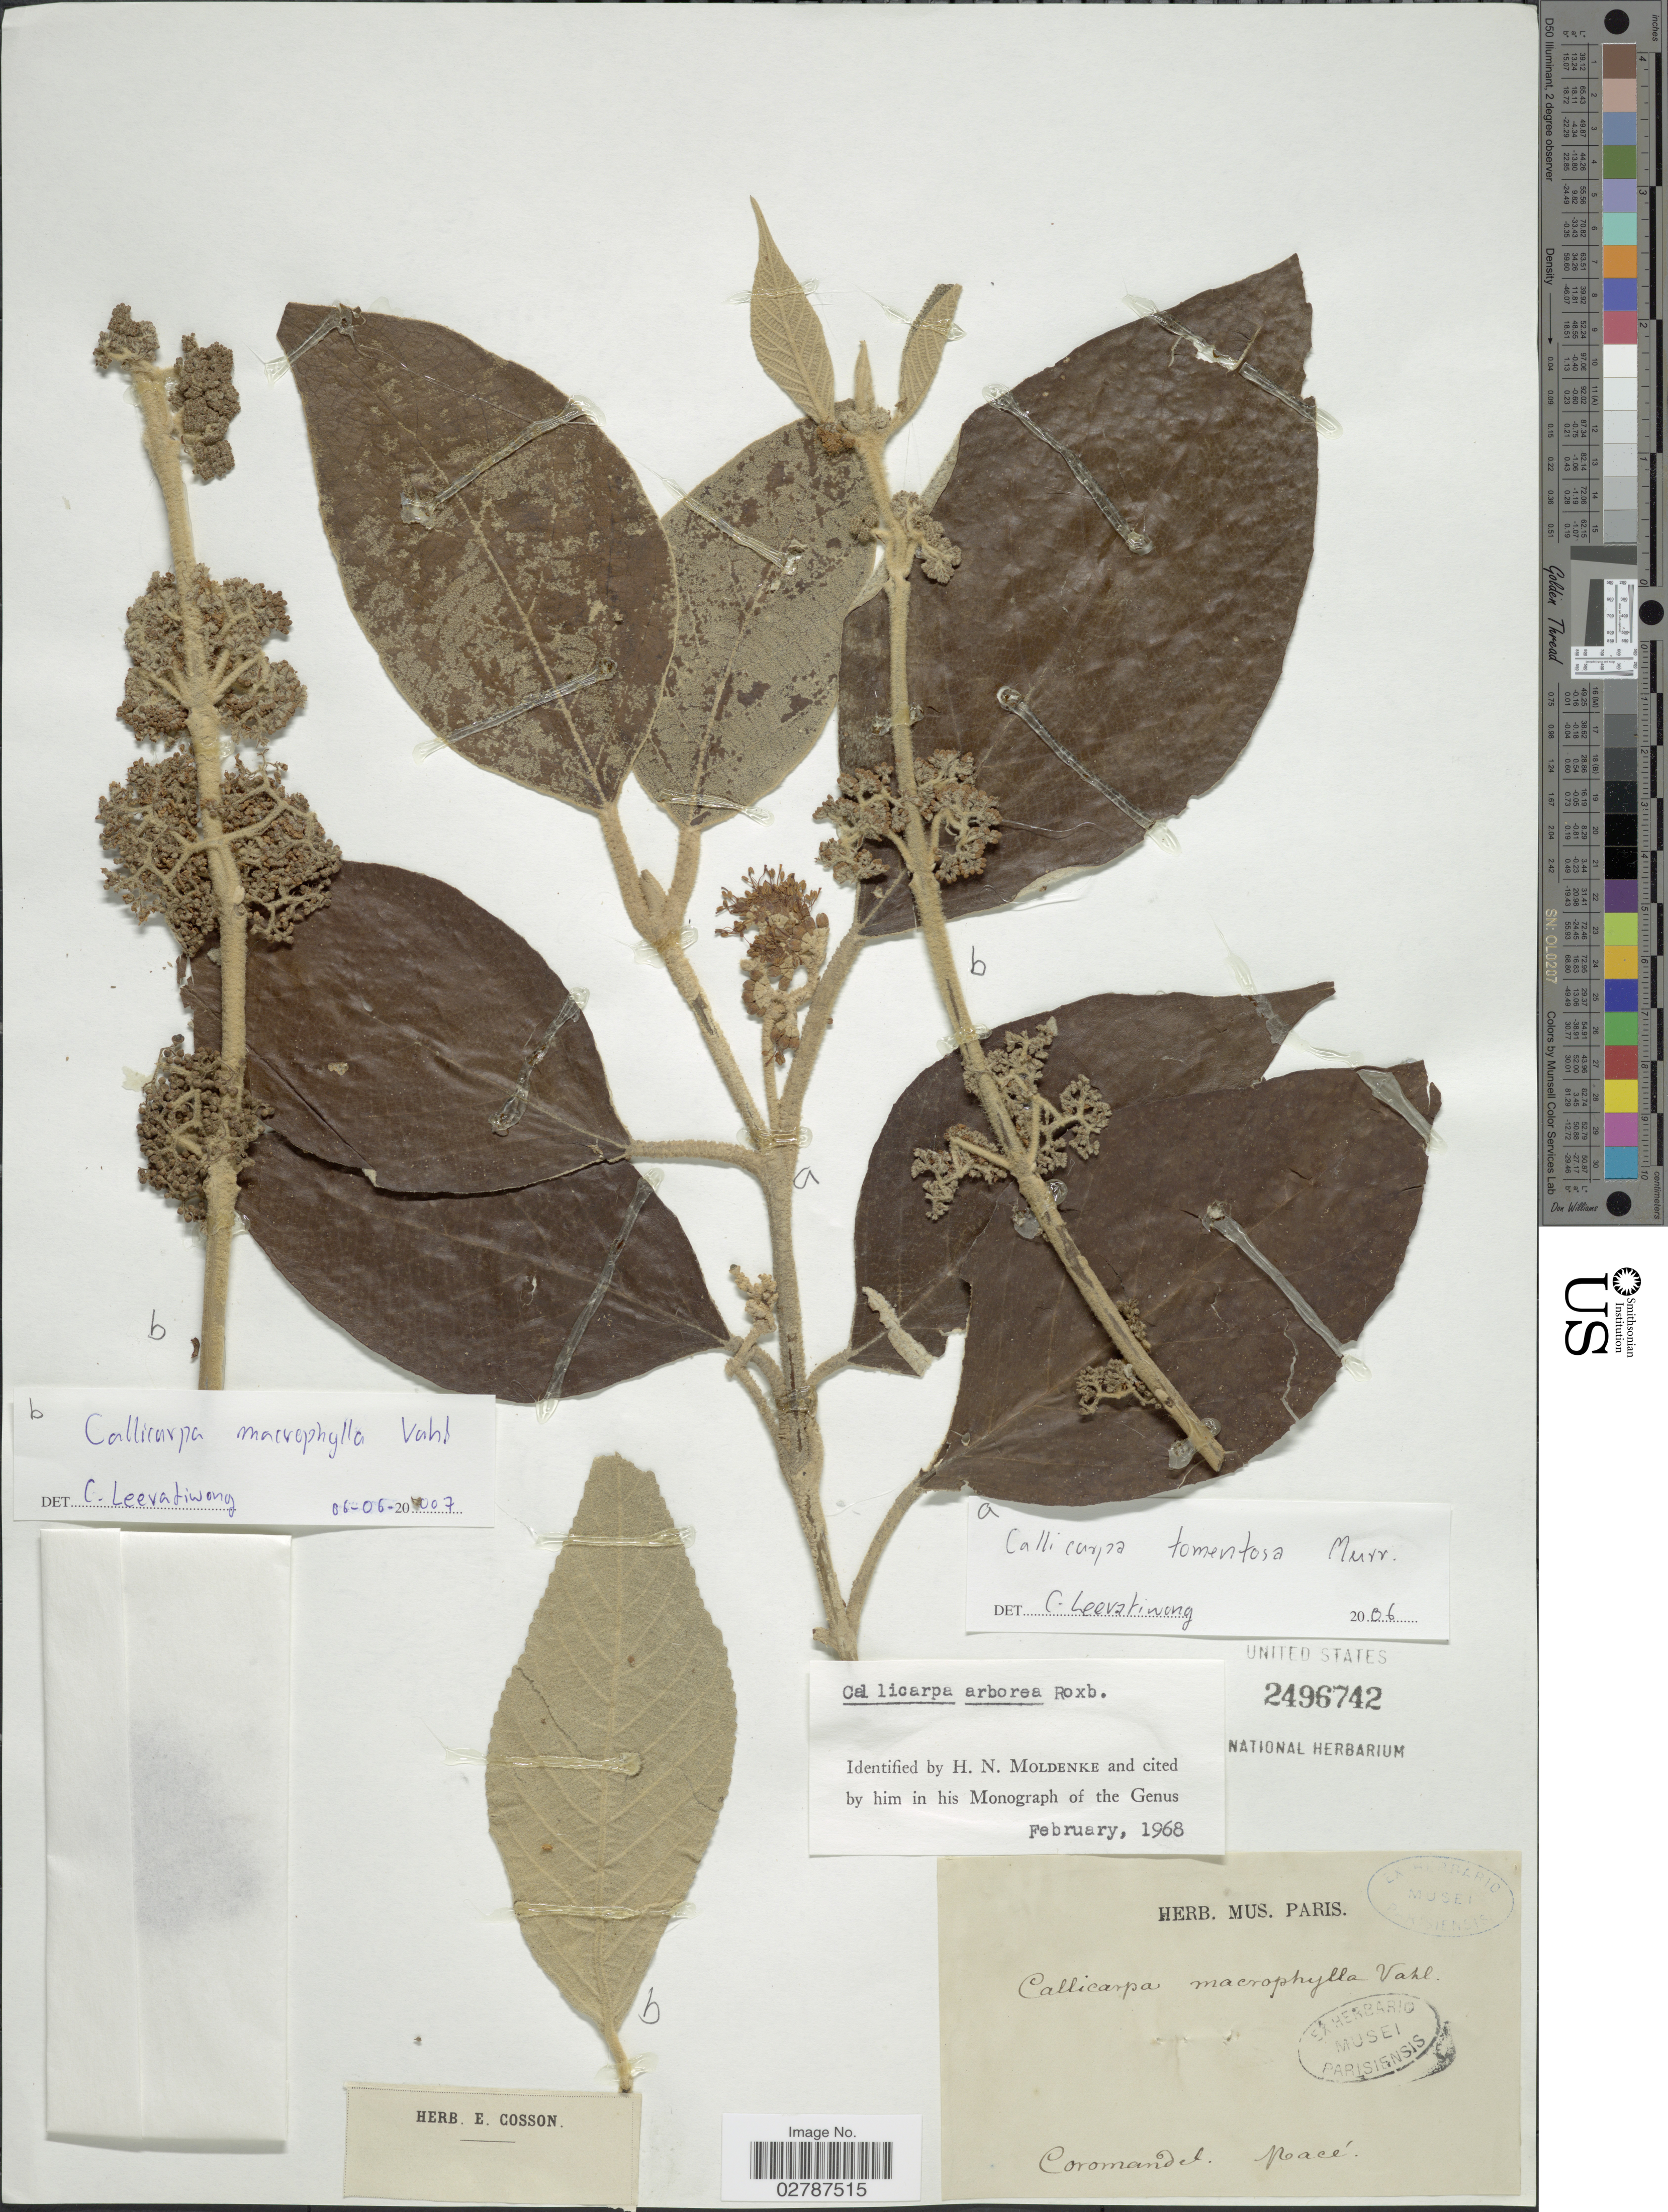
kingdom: Plantae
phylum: Tracheophyta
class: Magnoliopsida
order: Lamiales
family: Lamiaceae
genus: Callicarpa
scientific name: Callicarpa tomentosa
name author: (L.) L.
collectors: Mace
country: India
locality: Coromandel.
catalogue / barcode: US 2496742